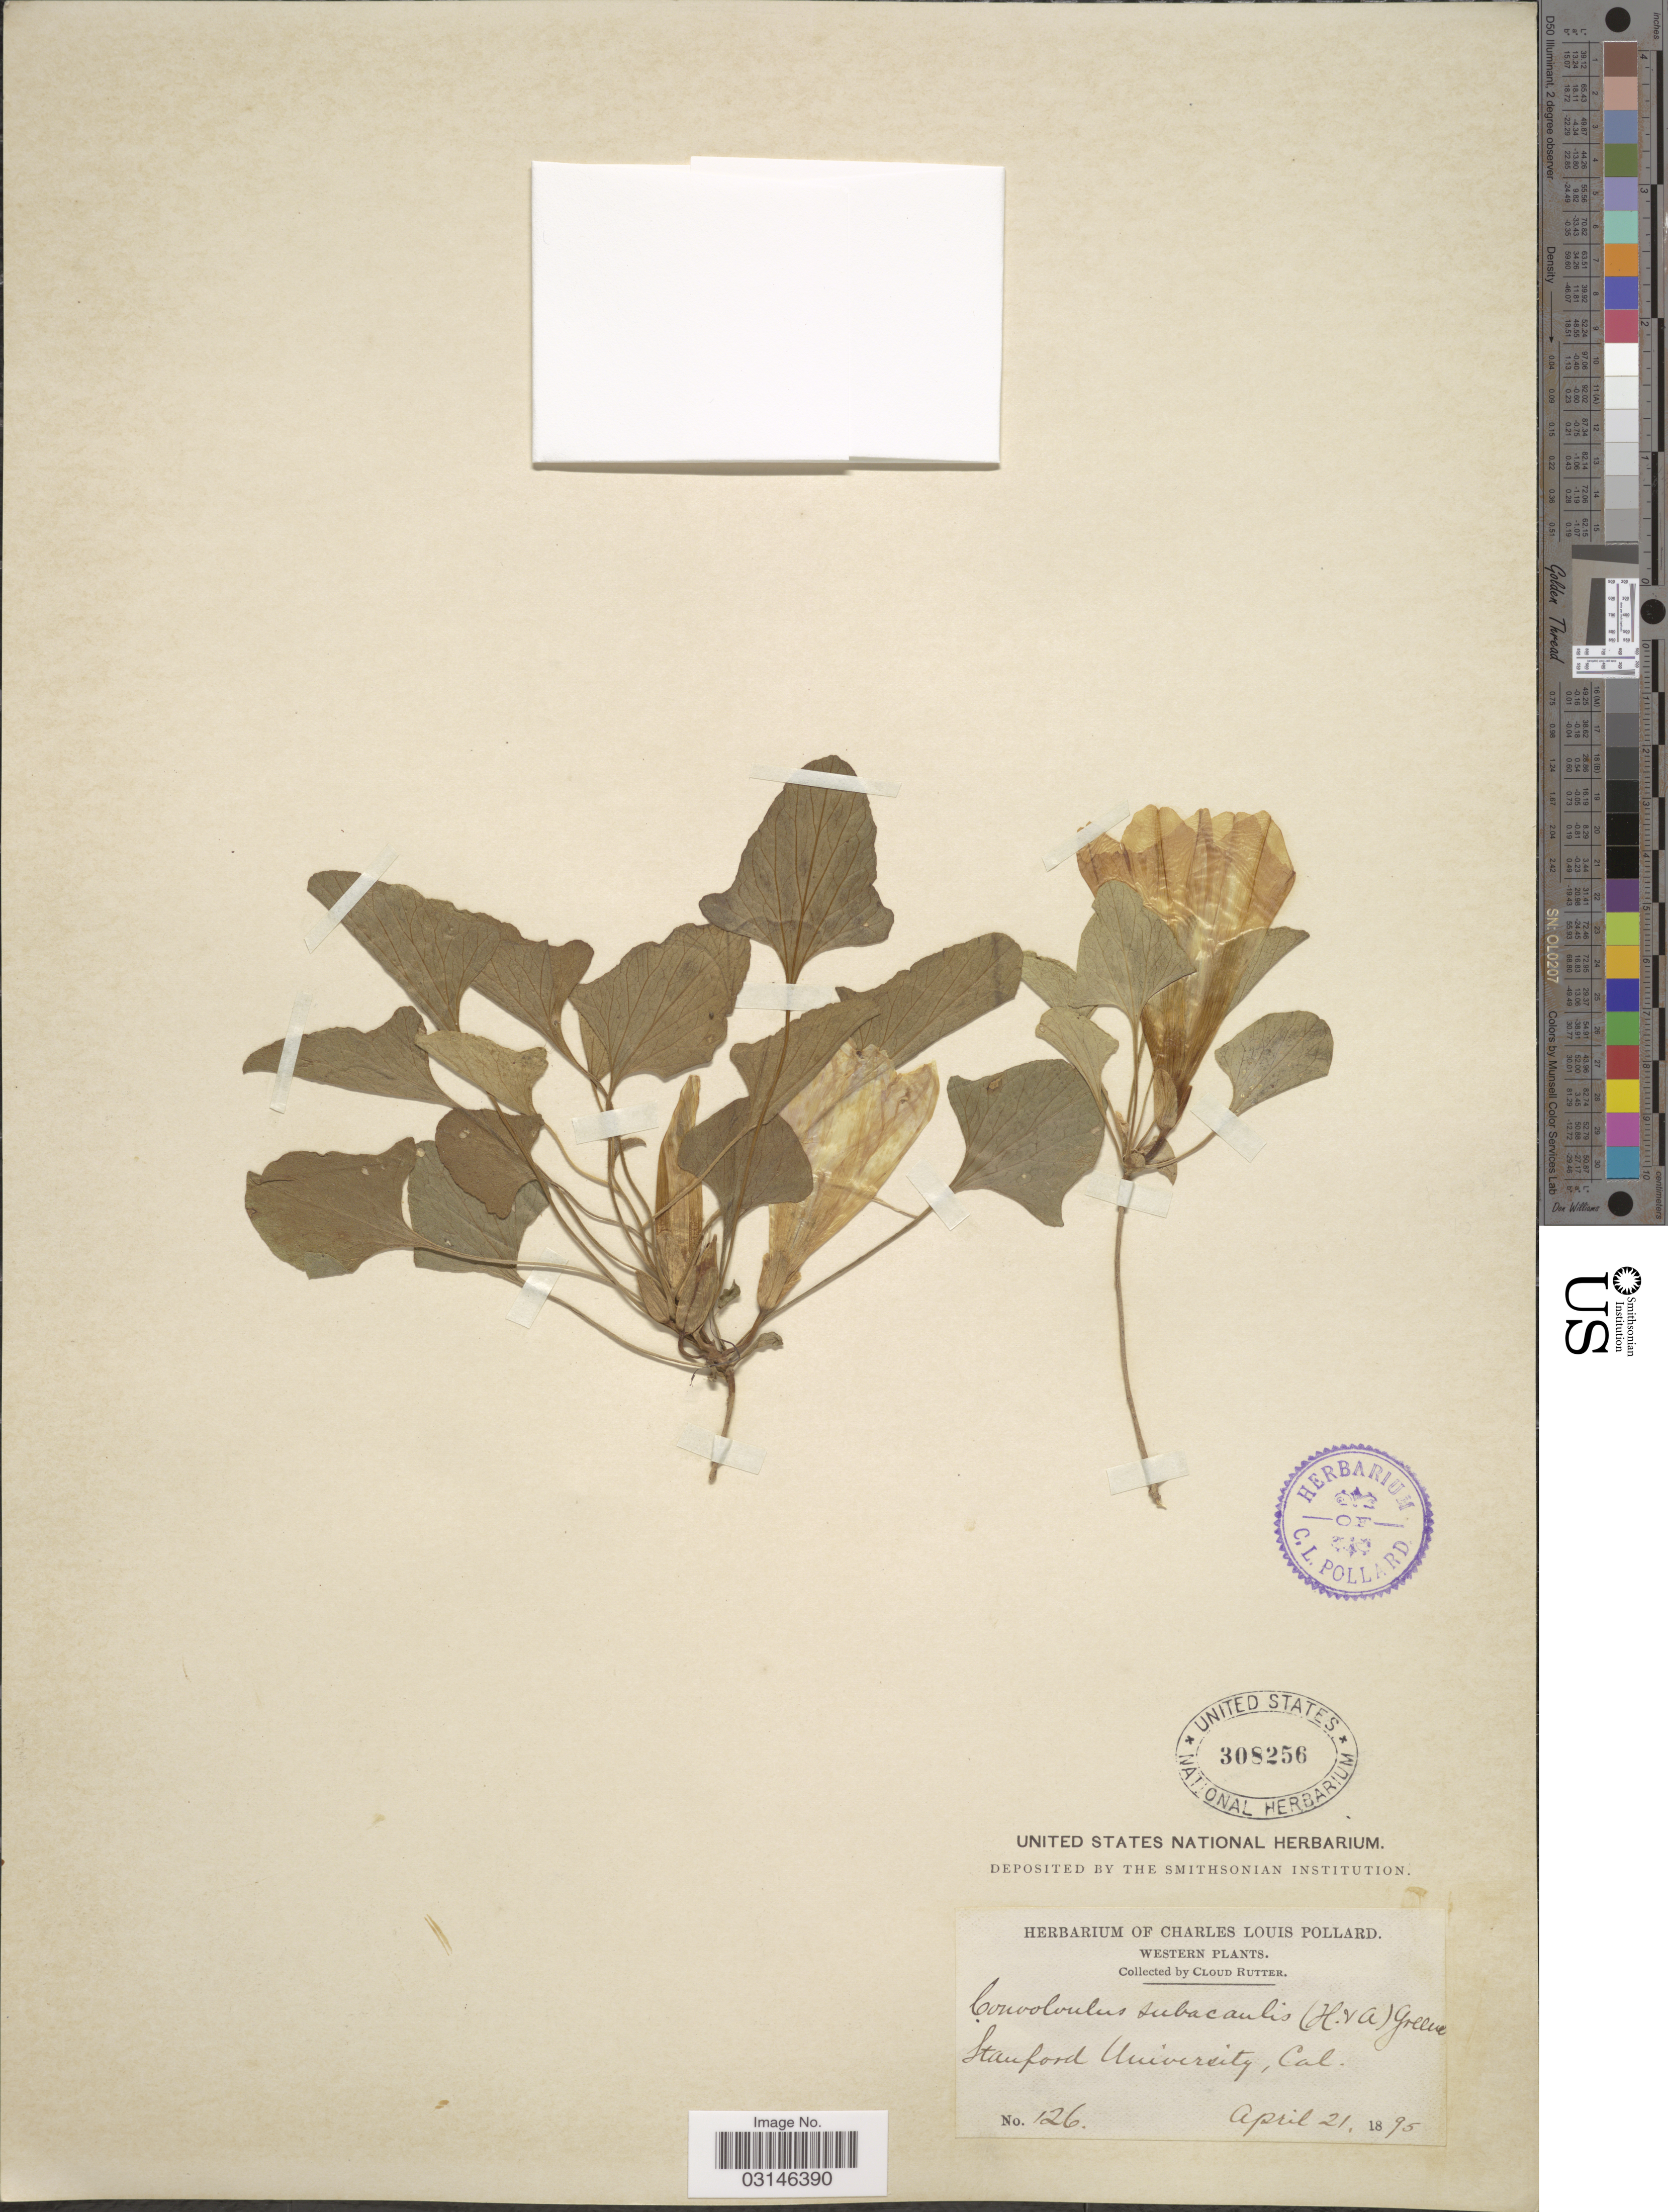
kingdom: Plantae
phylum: Tracheophyta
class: Magnoliopsida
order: Solanales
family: Convolvulaceae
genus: Calystegia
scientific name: Calystegia subacaulis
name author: Hook. & Arn.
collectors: C. Rutter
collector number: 126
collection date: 1895-04-21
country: United States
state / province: California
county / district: Santa Clara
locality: Stanford University, Cal.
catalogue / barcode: US 308256